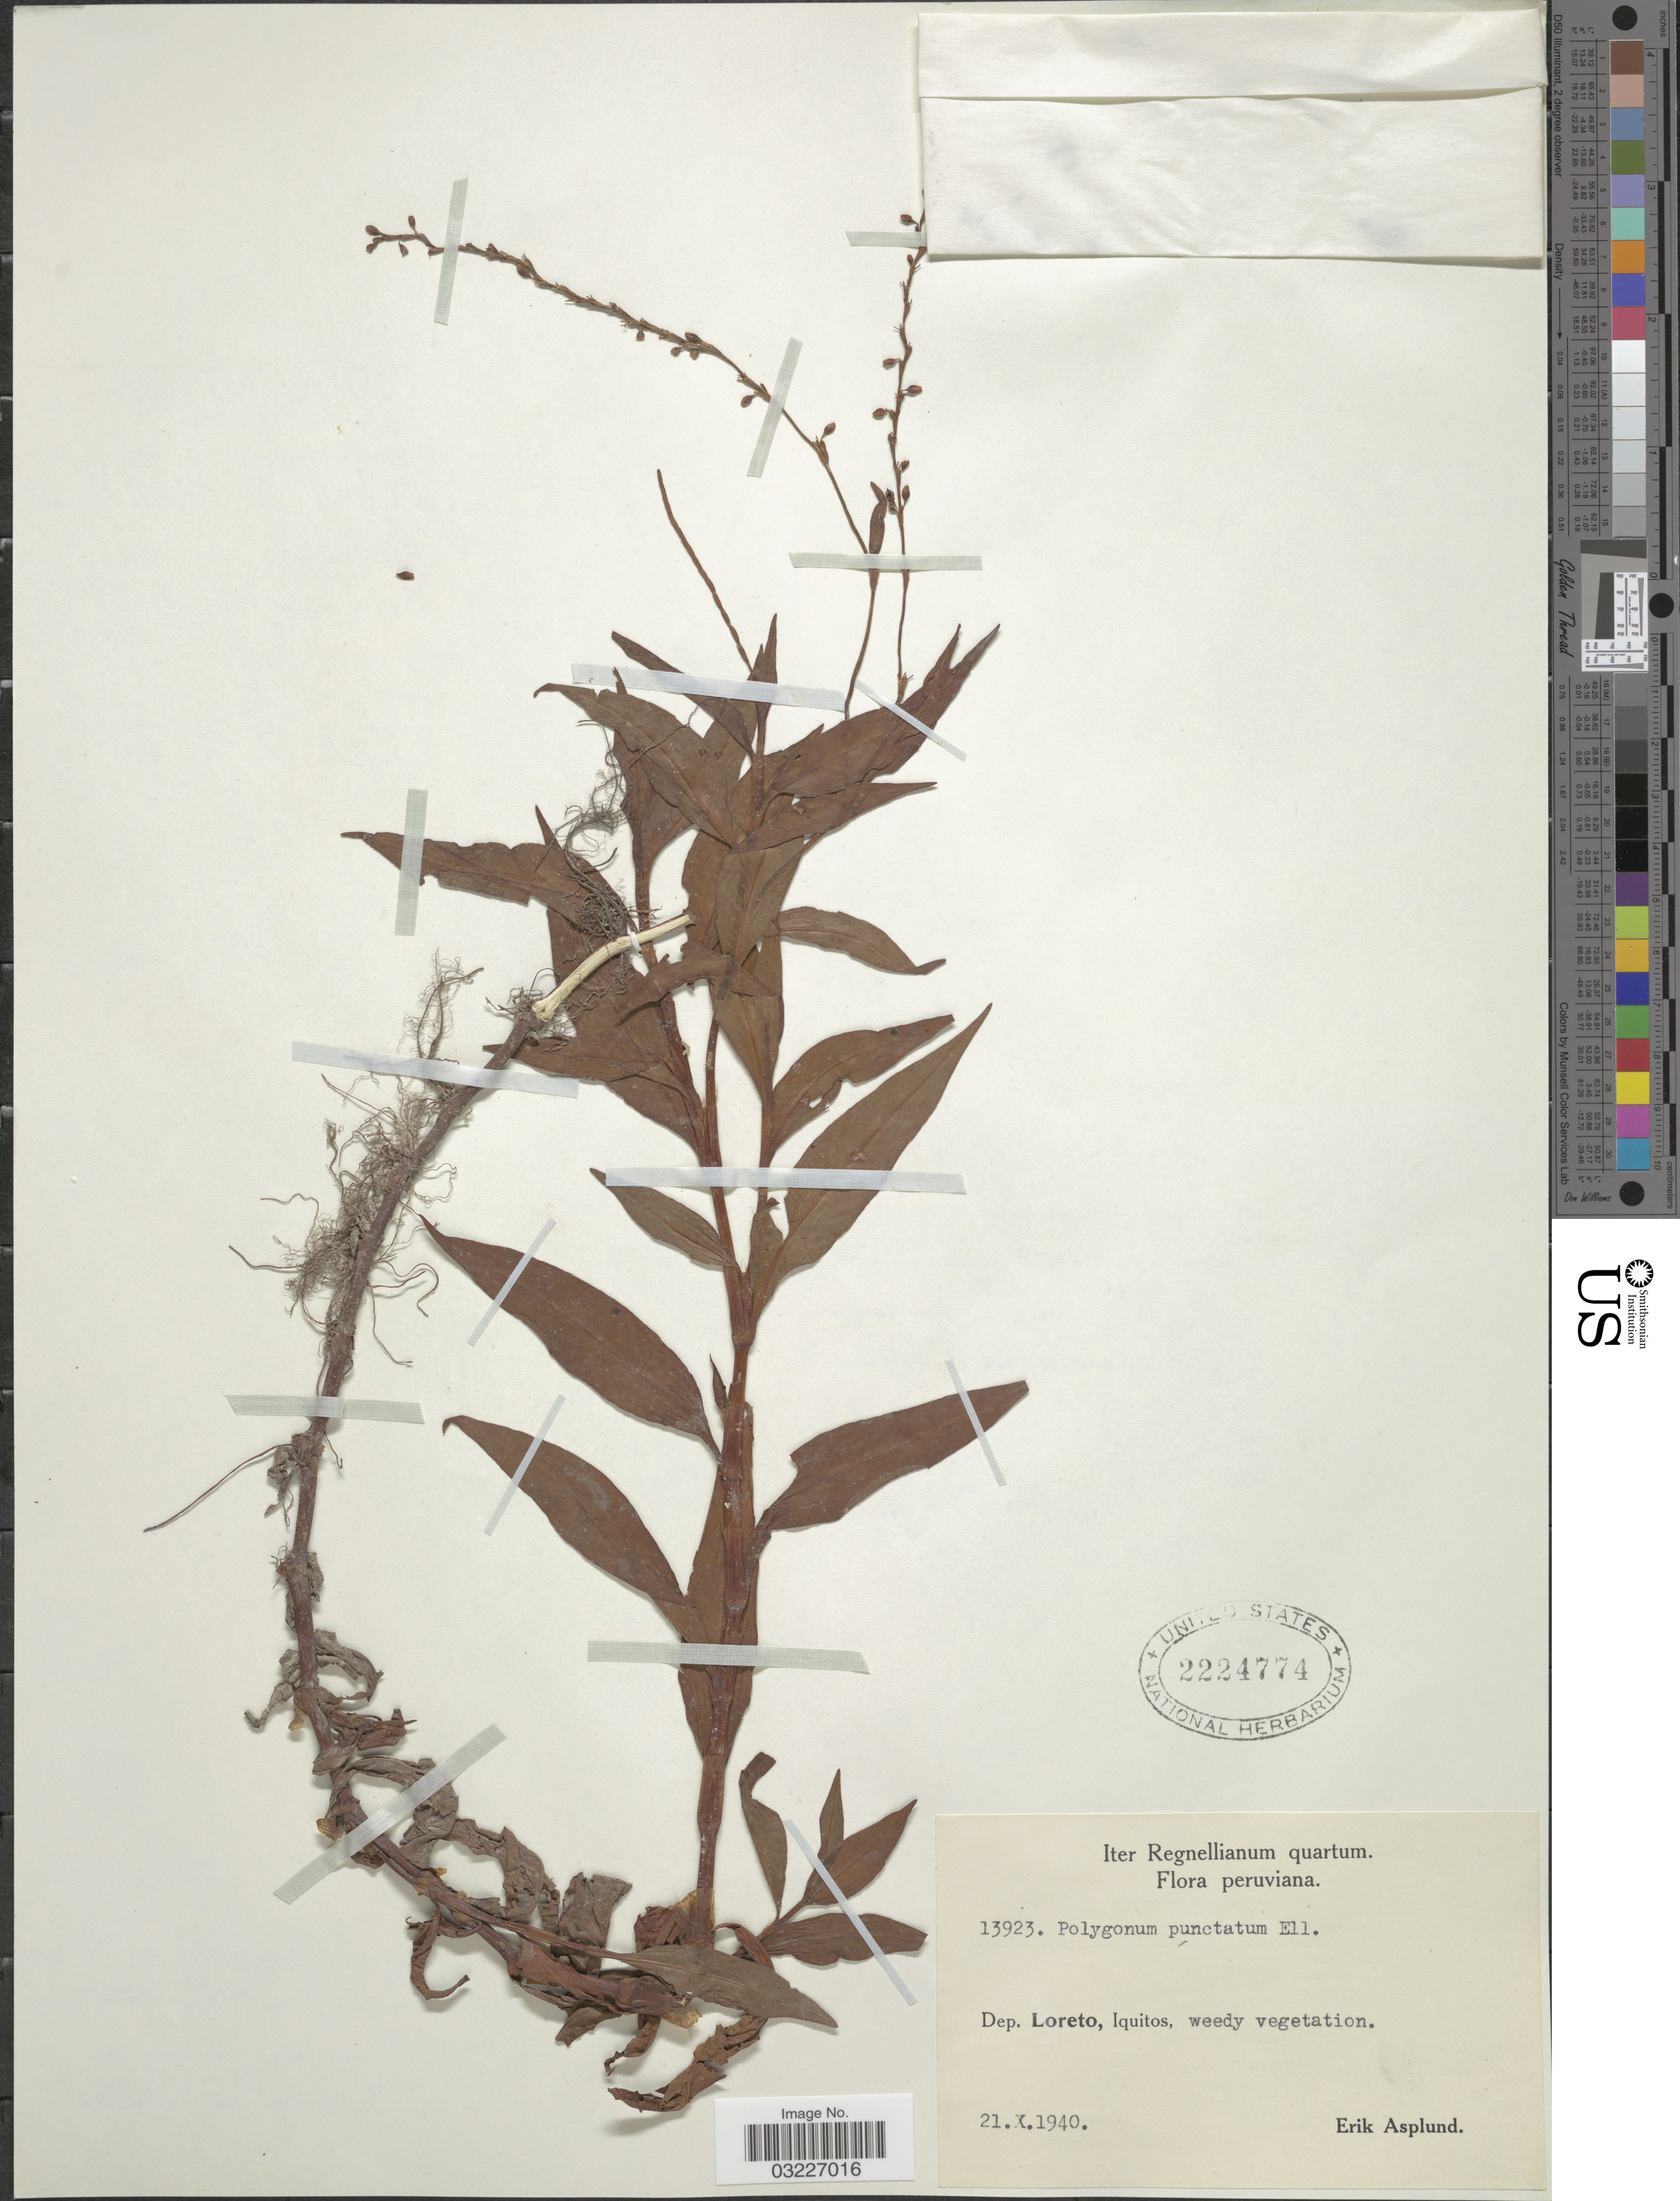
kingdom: Plantae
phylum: Tracheophyta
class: Magnoliopsida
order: Caryophyllales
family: Polygonaceae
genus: Polygonum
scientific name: Polygonum opelousanum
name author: Riddell ex Small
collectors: E. Asplund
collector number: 13923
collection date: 1940-10-21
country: Peru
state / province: Loreto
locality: Dep. Loreto, Iquitos.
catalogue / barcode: US 2224774